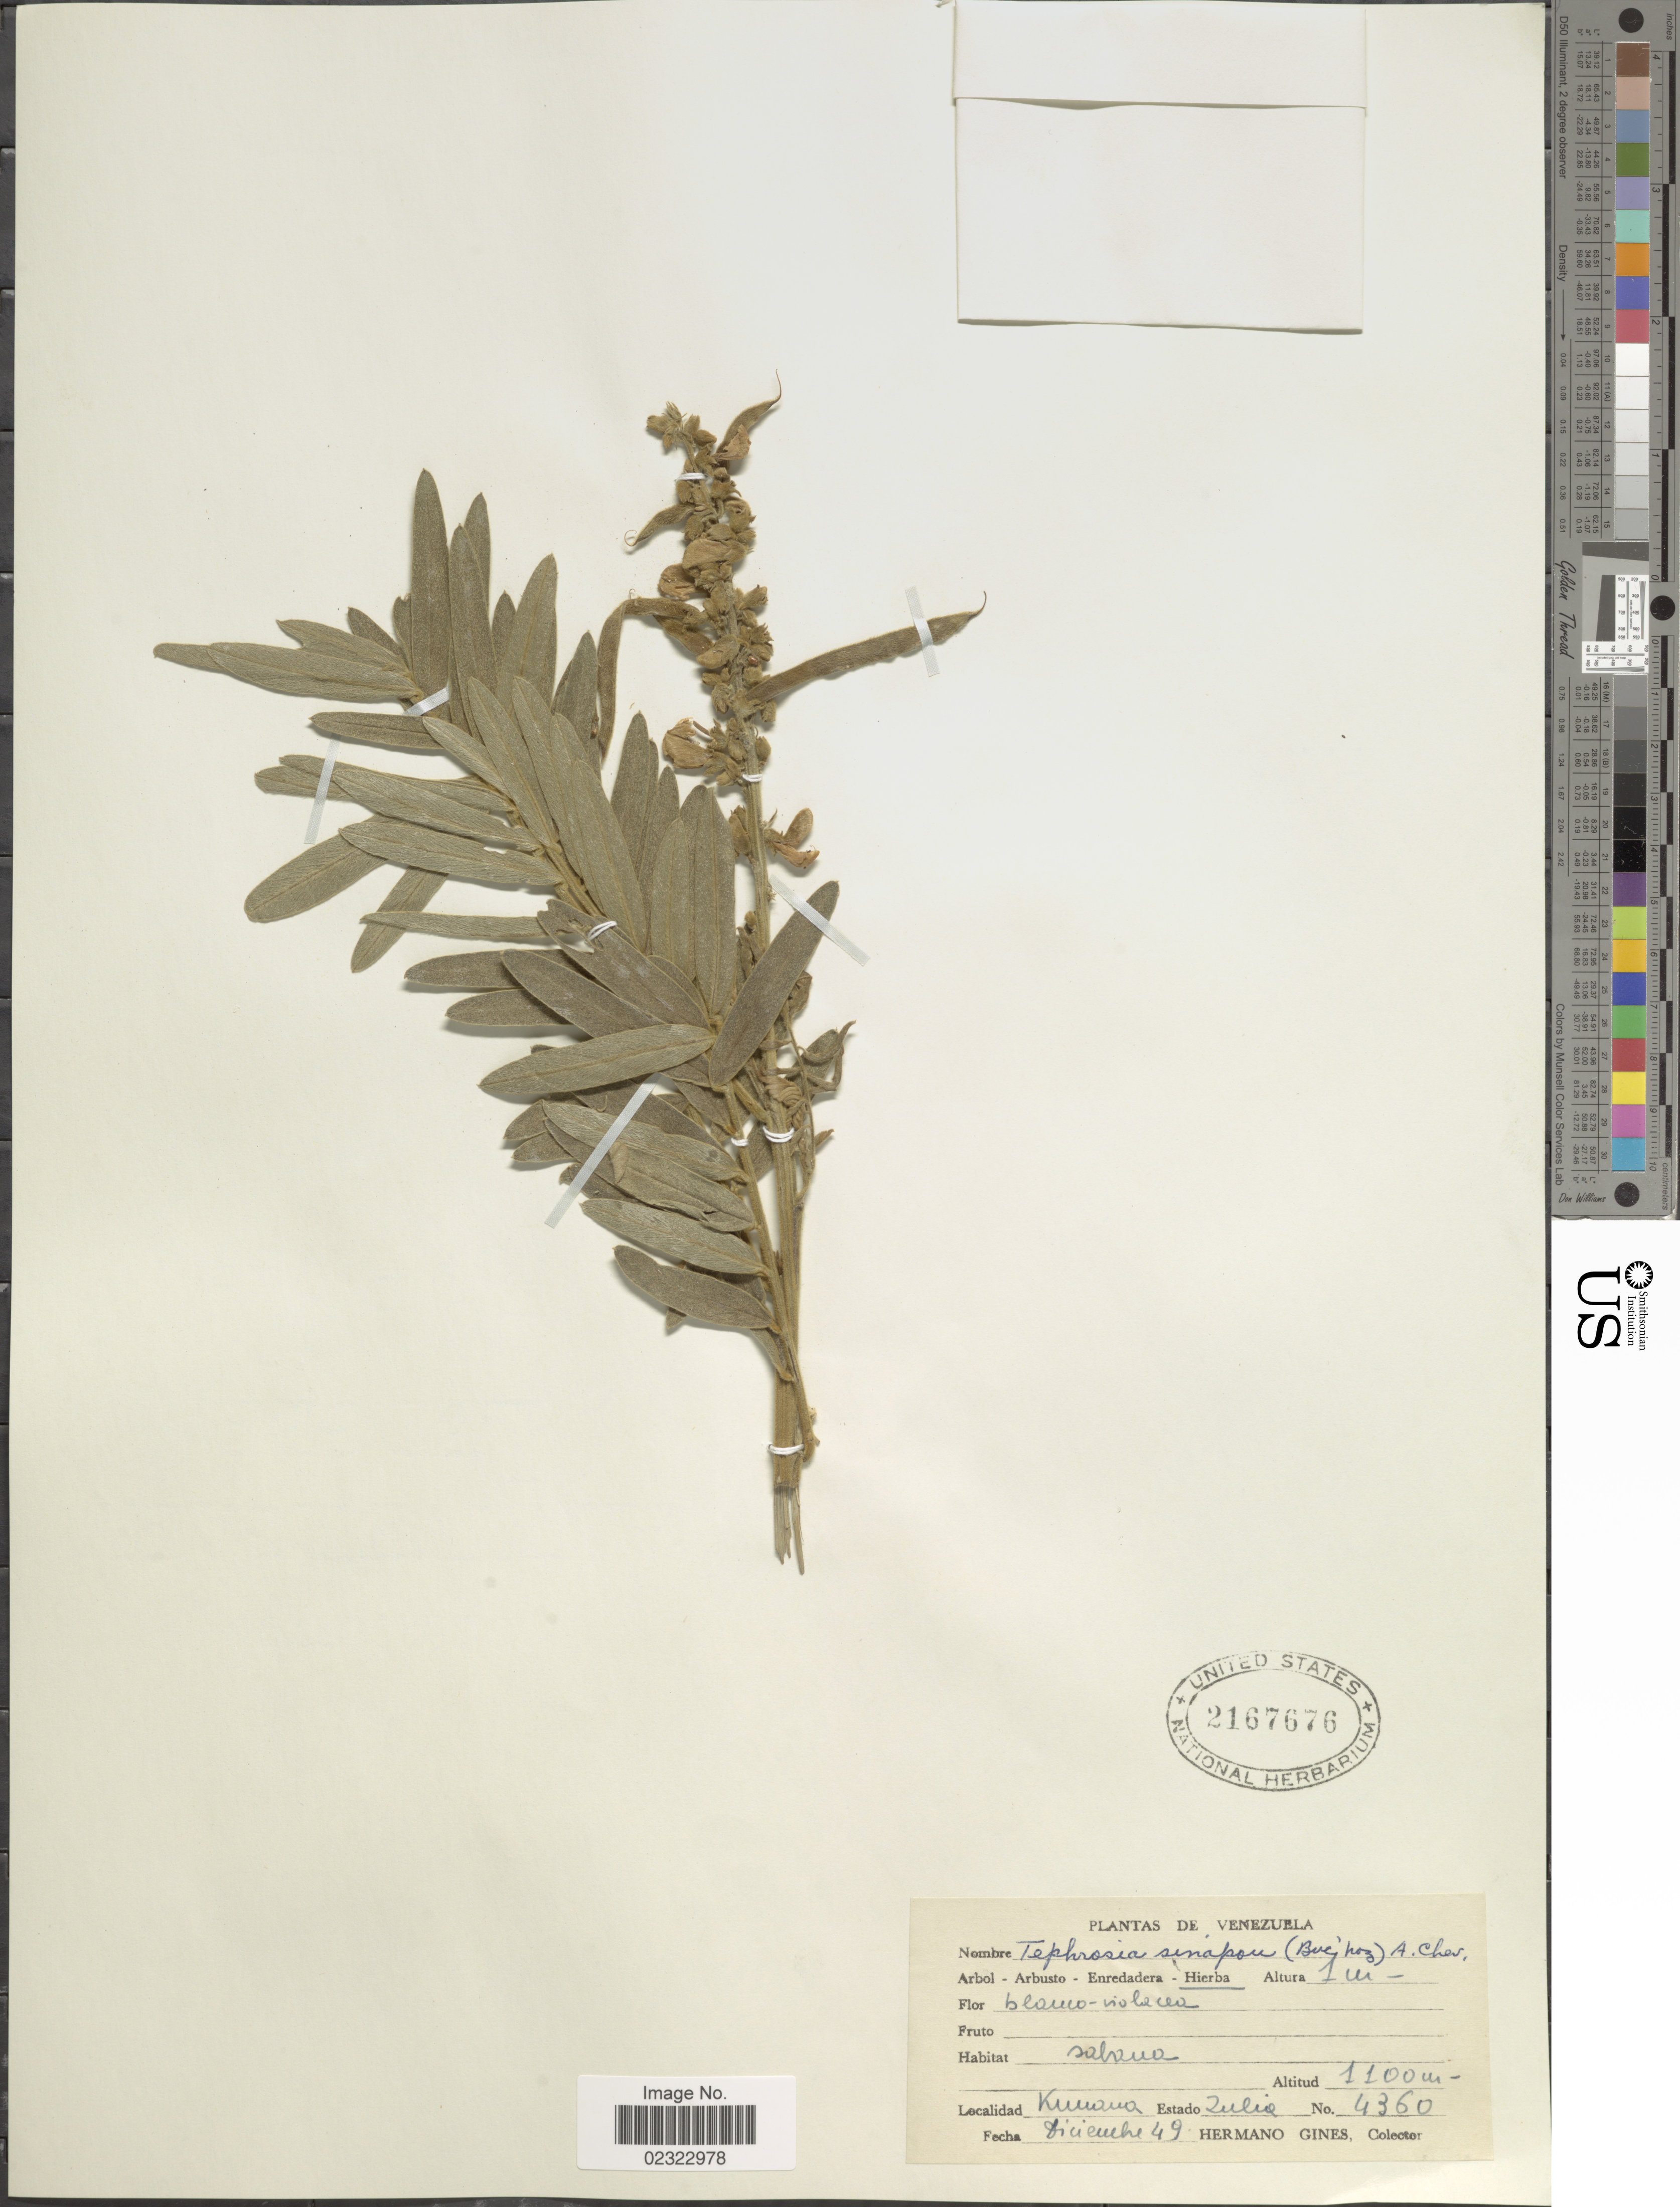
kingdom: Plantae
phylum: Tracheophyta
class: Magnoliopsida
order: Fabales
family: Fabaceae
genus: Tephrosia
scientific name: Tephrosia sinapou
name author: (Buc'hoz) A. Chev.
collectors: Bro. Gines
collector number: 4360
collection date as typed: Transcribed d/m/y: /12/49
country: Venezuela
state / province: Zulia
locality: Kuwawa, Estado Zulia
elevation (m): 1100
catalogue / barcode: US 2167676